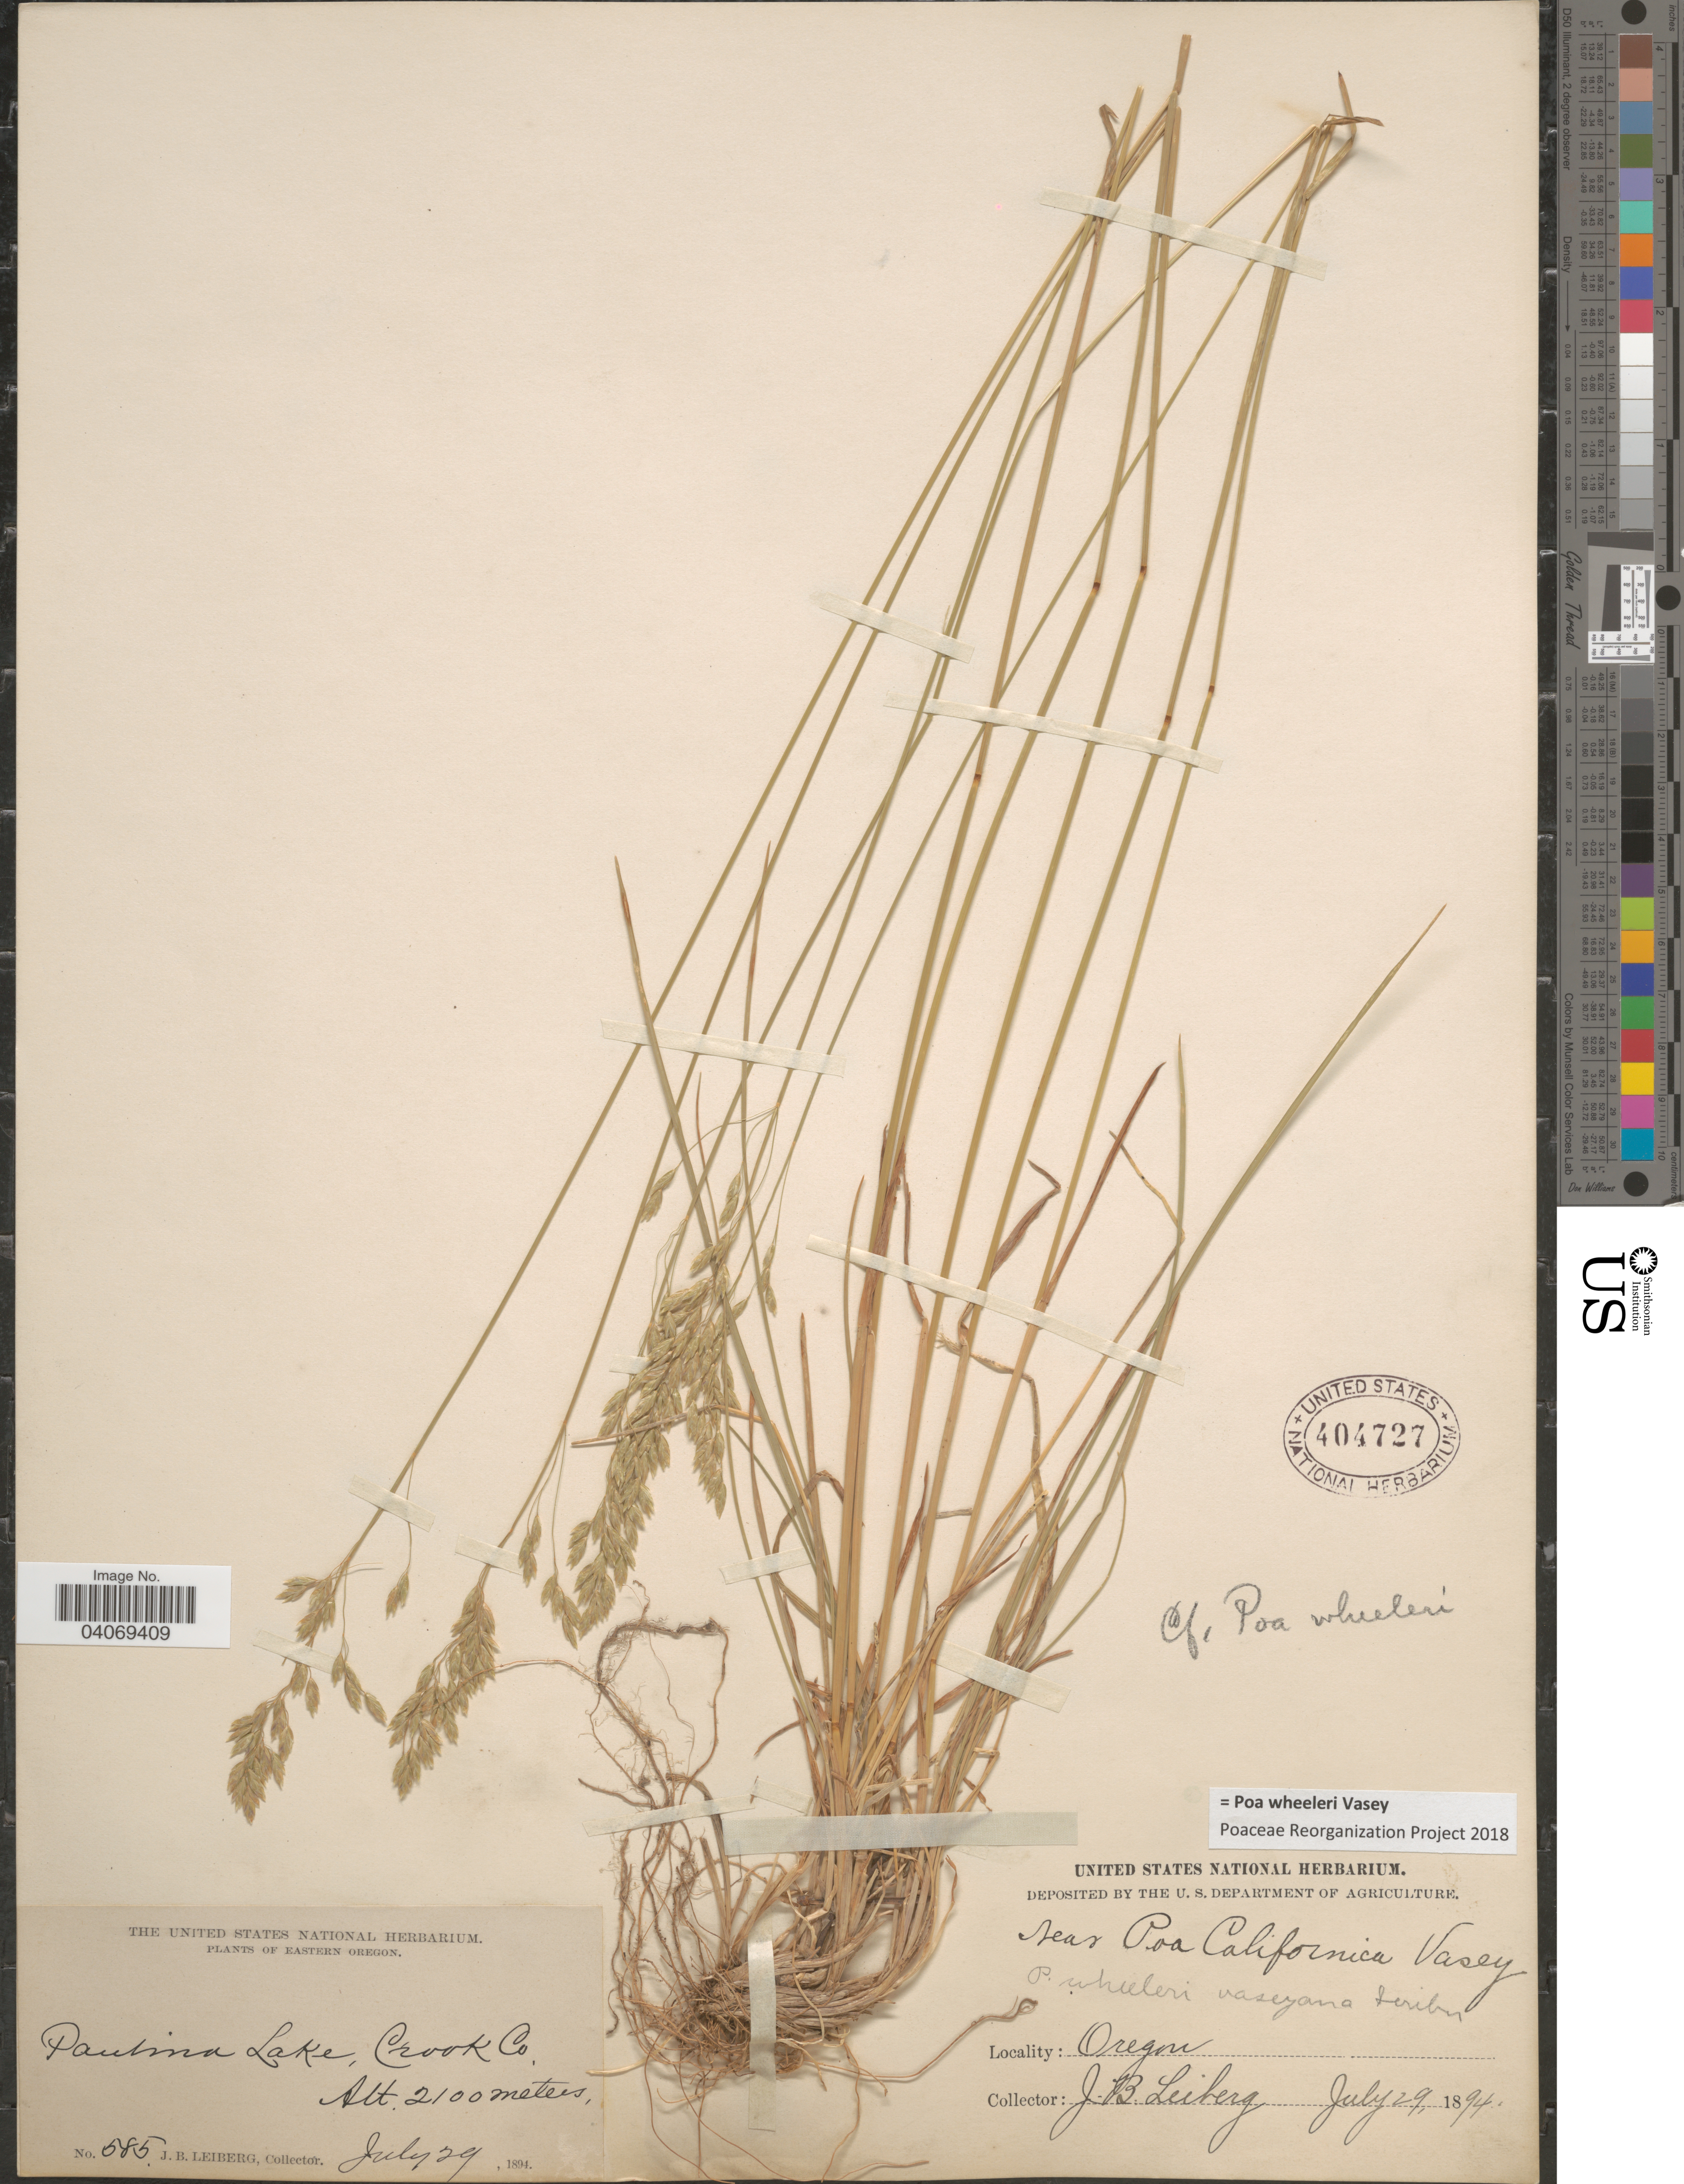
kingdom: Plantae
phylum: Tracheophyta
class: Liliopsida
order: Poales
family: Poaceae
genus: Poa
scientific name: Poa wheeleri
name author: Vasey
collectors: J. B. Leiberg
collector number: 585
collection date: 1894-07-29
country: United States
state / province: Oregon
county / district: Deschutes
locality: Eastern Oregon. Paulina Lake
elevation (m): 2100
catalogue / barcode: US 404727